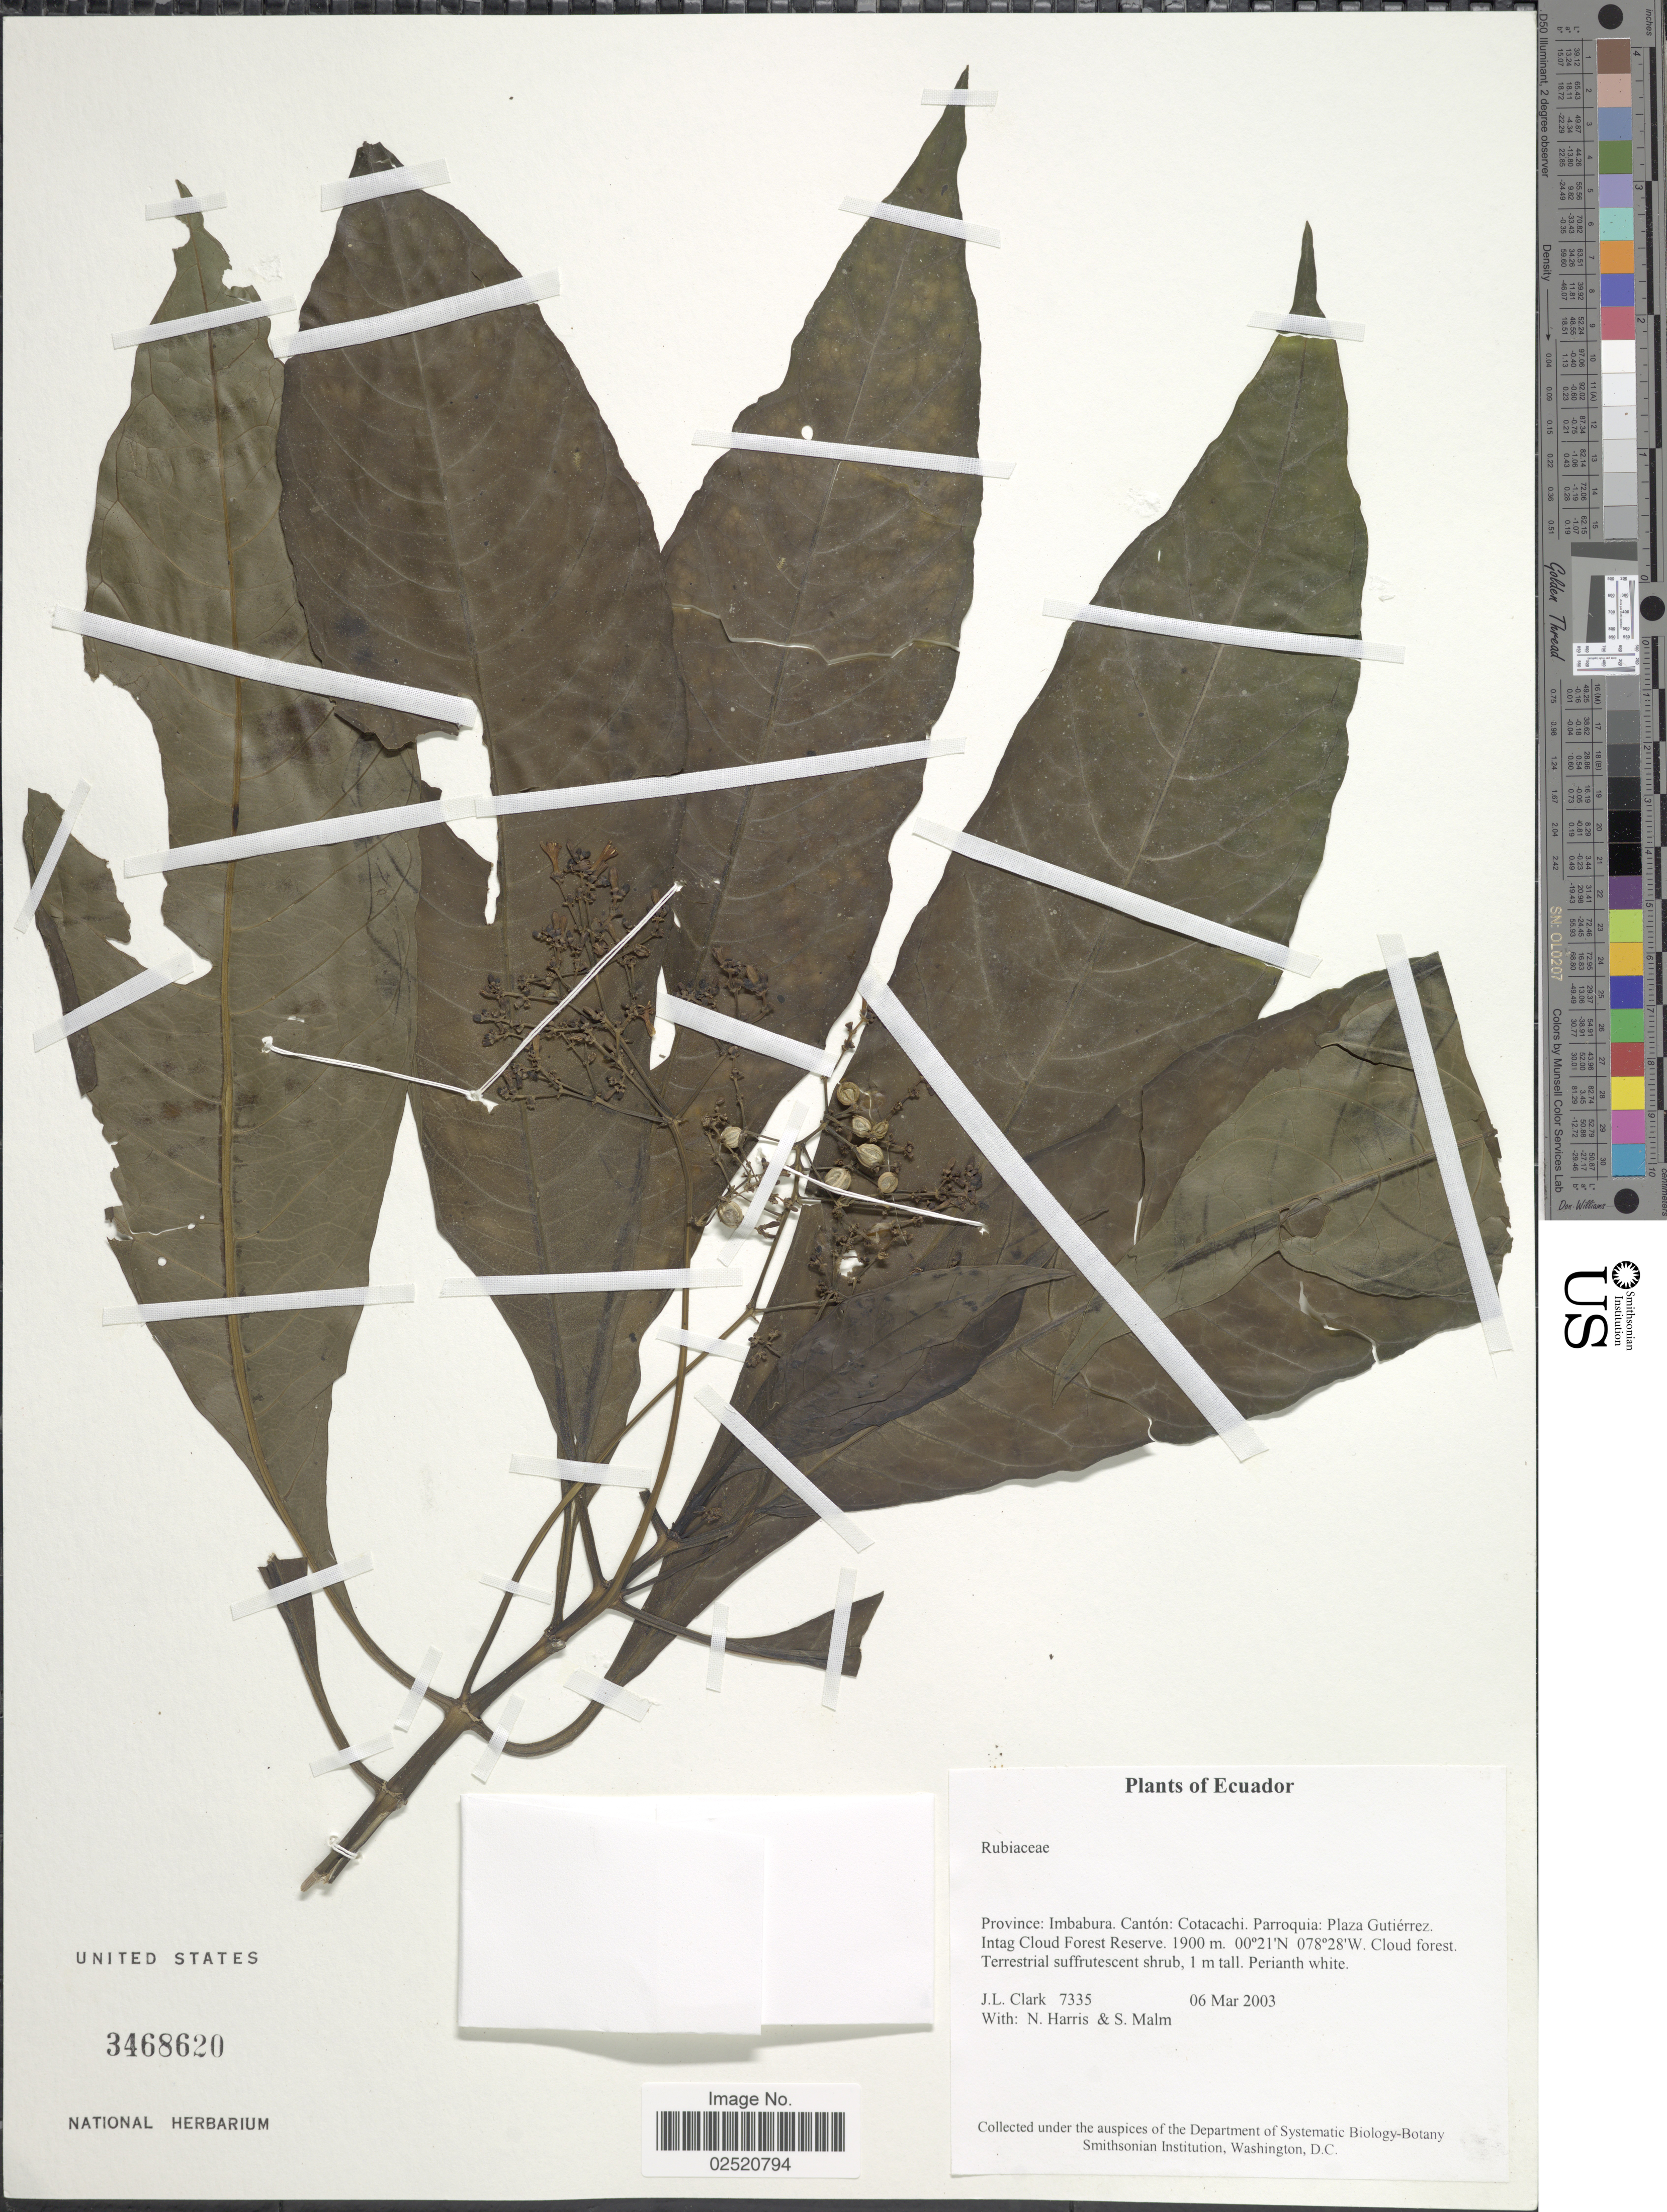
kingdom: Plantae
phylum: Tracheophyta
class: Magnoliopsida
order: Gentianales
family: Rubiaceae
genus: Psychotria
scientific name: Psychotria sp.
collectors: J. L. Clark, N. Harris & S. Malm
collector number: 7335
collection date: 2003-03-06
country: Ecuador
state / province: Imbabura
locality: Canton: Cotacachi, Parroquia: Plaza Gutierrez, Intag Cloud Forest Reserve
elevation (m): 1900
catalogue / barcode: US 3468620